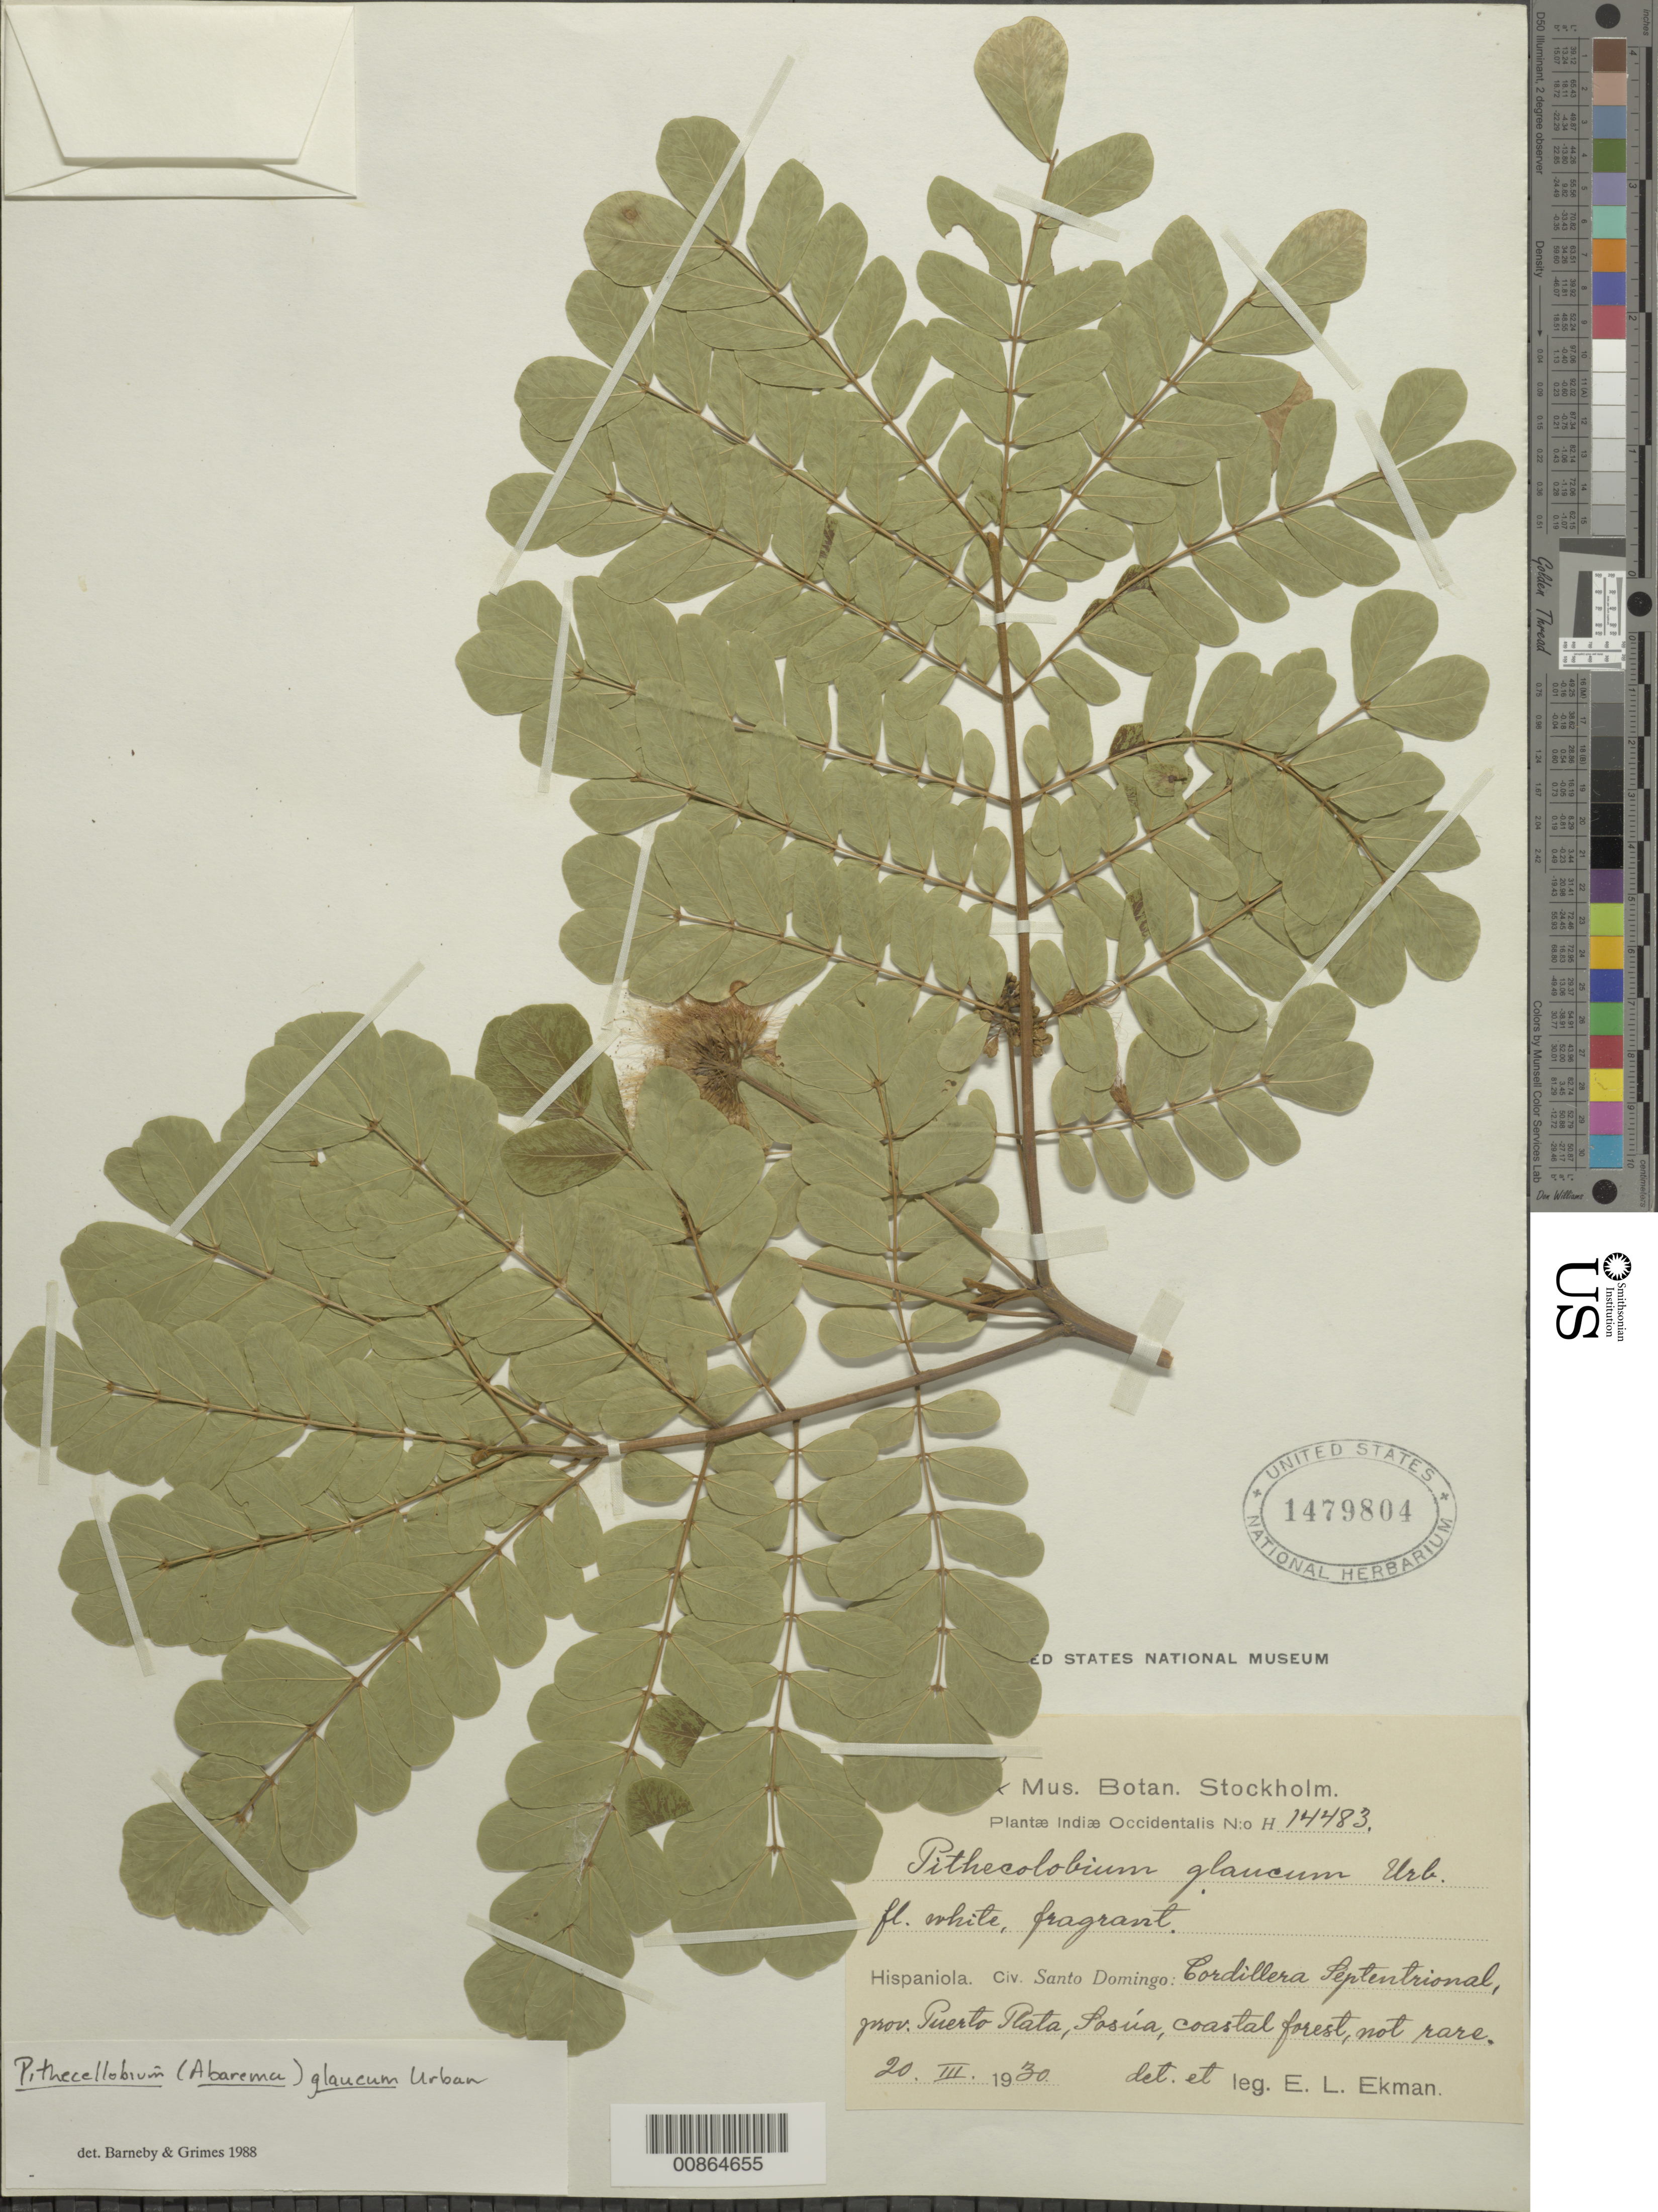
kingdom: Plantae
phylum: Tracheophyta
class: Magnoliopsida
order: Fabales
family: Fabaceae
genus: Pithecellobium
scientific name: Pithecellobium glaucum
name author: Urb.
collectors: E. L. Ekman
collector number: H 14483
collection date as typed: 20 Mar 1930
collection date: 1930-03-20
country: Dominican Republic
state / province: Puerto Plata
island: Hispaniola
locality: Cordillera Septentrional, Sosúa.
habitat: Coastal forest.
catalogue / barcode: US 1479804